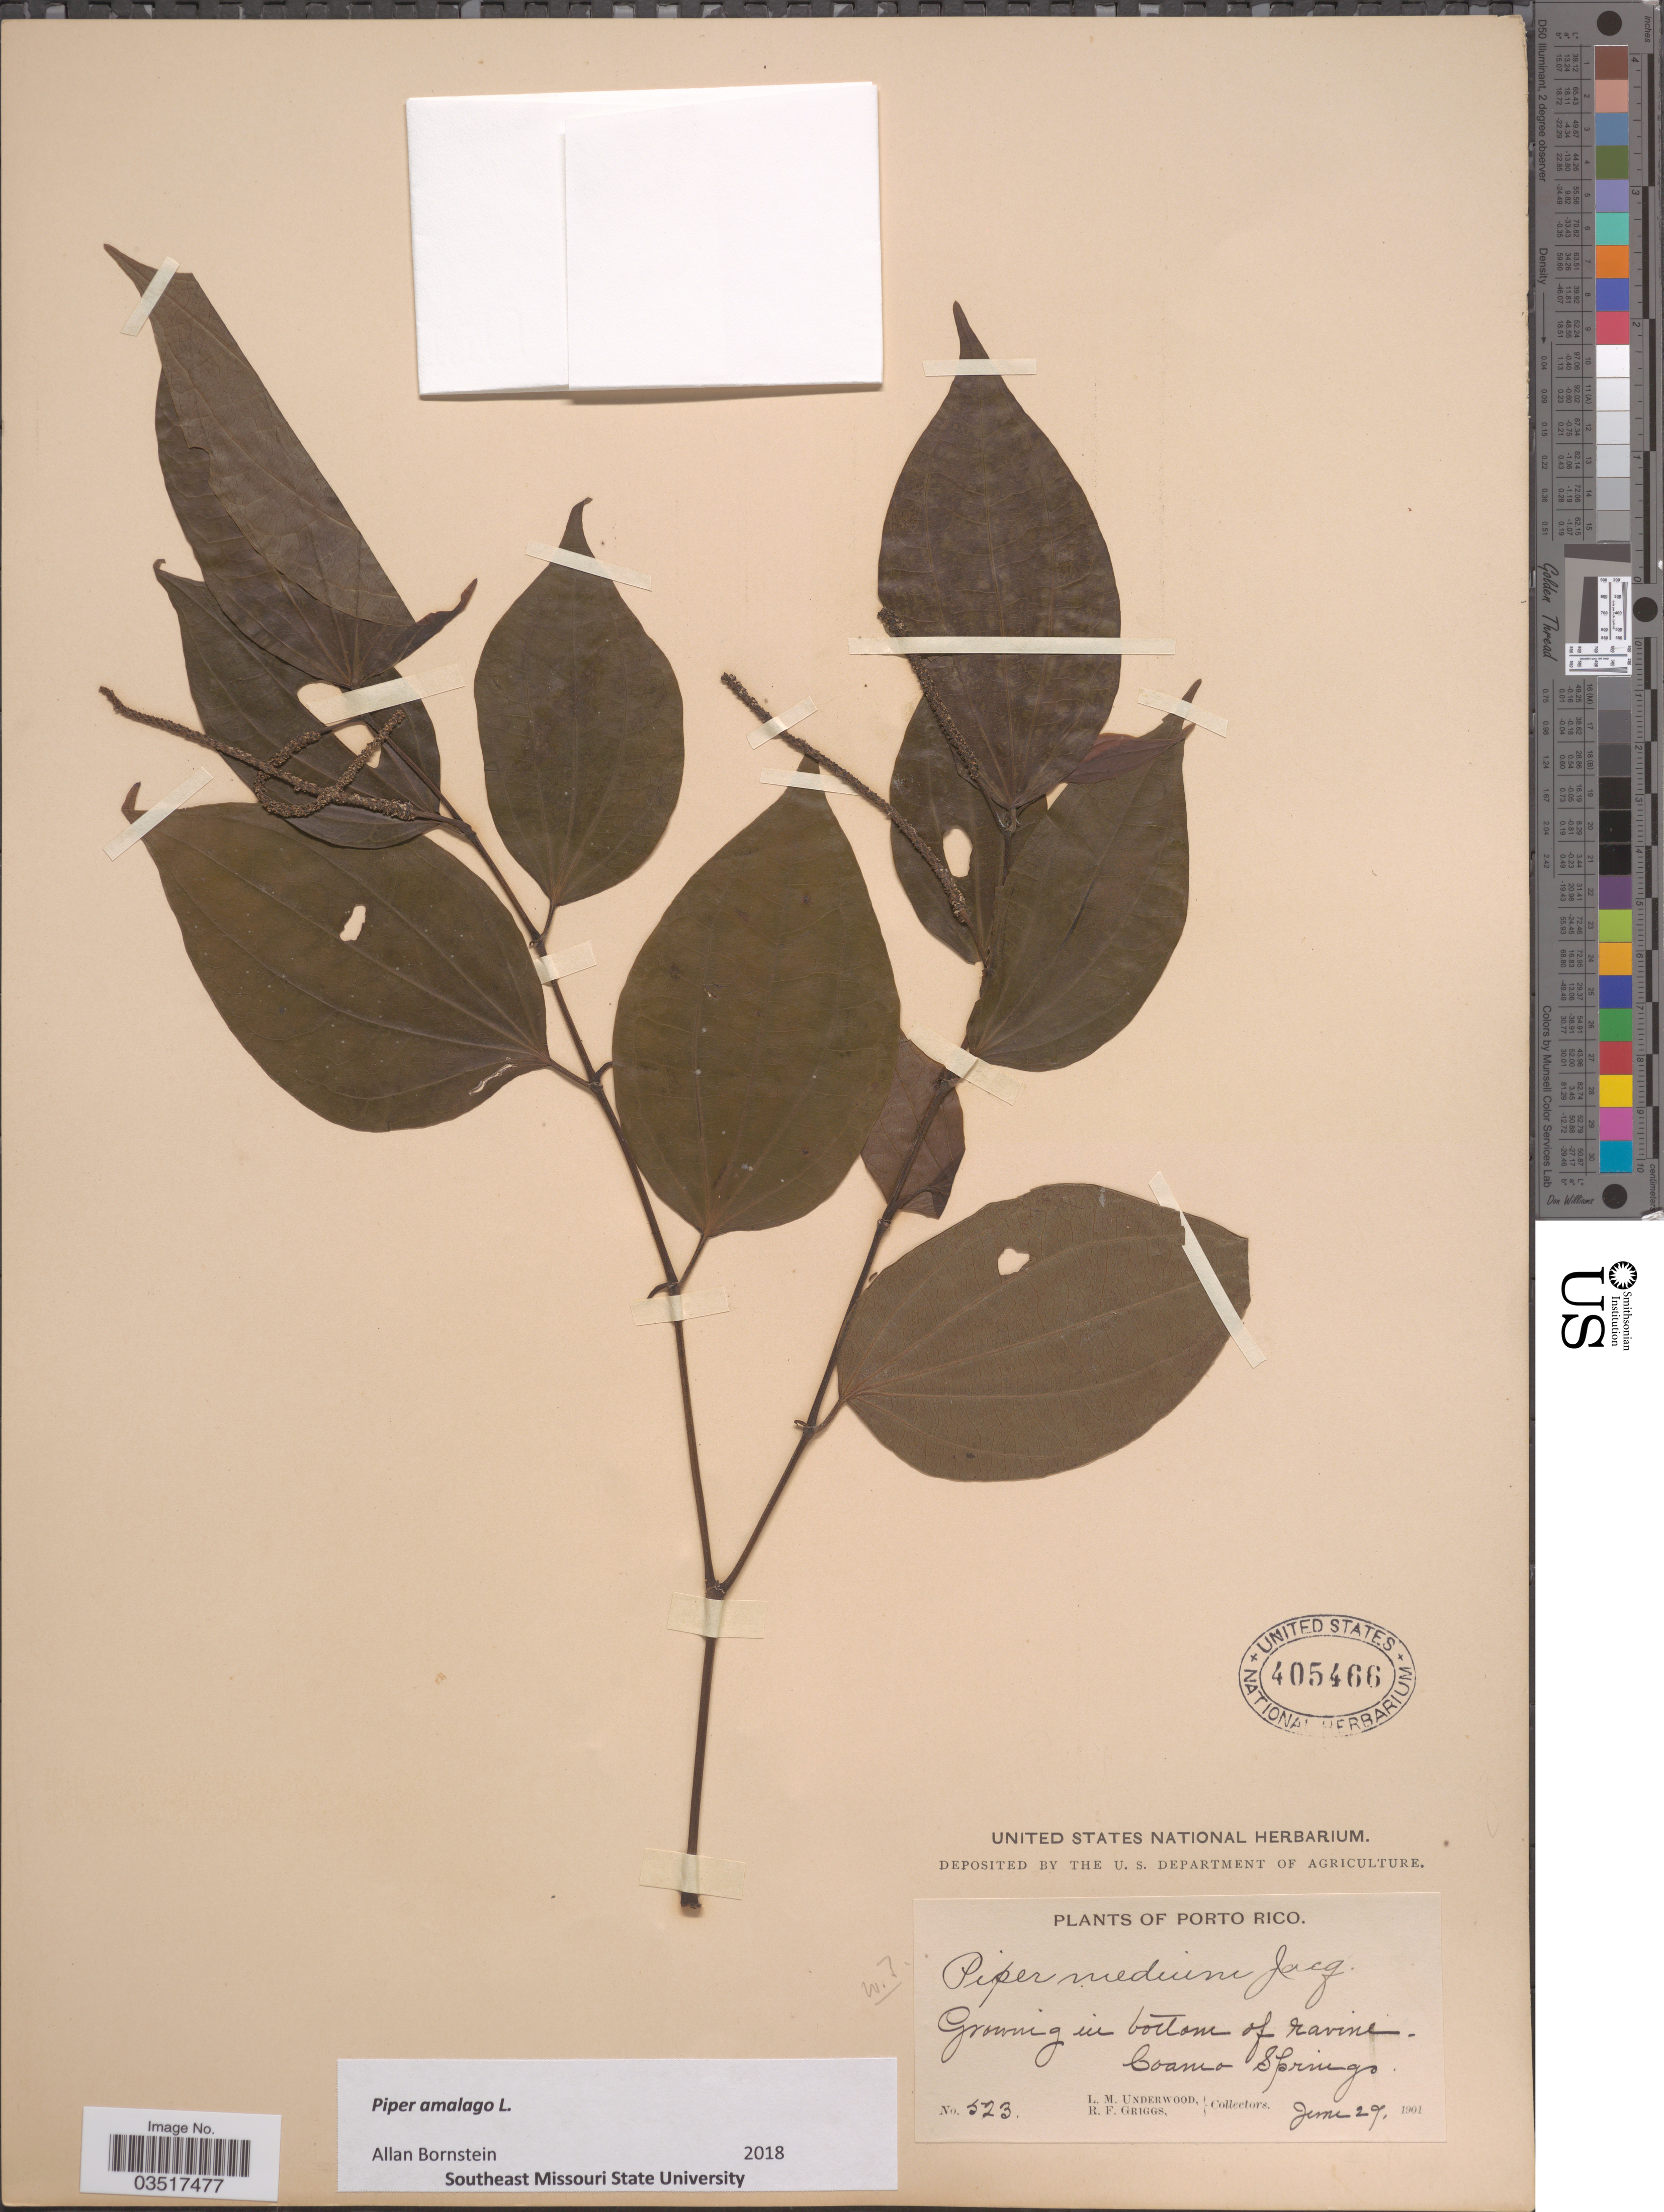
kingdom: Plantae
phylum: Tracheophyta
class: Magnoliopsida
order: Piperales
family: Piperaceae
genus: Piper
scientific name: Piper amalago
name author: L.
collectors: L. M. Underwood & R. F. Griggs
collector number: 523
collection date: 1901-06-29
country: Puerto Rico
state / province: Coamo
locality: In bottom of ravine. Coama Springs.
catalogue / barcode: US 405466